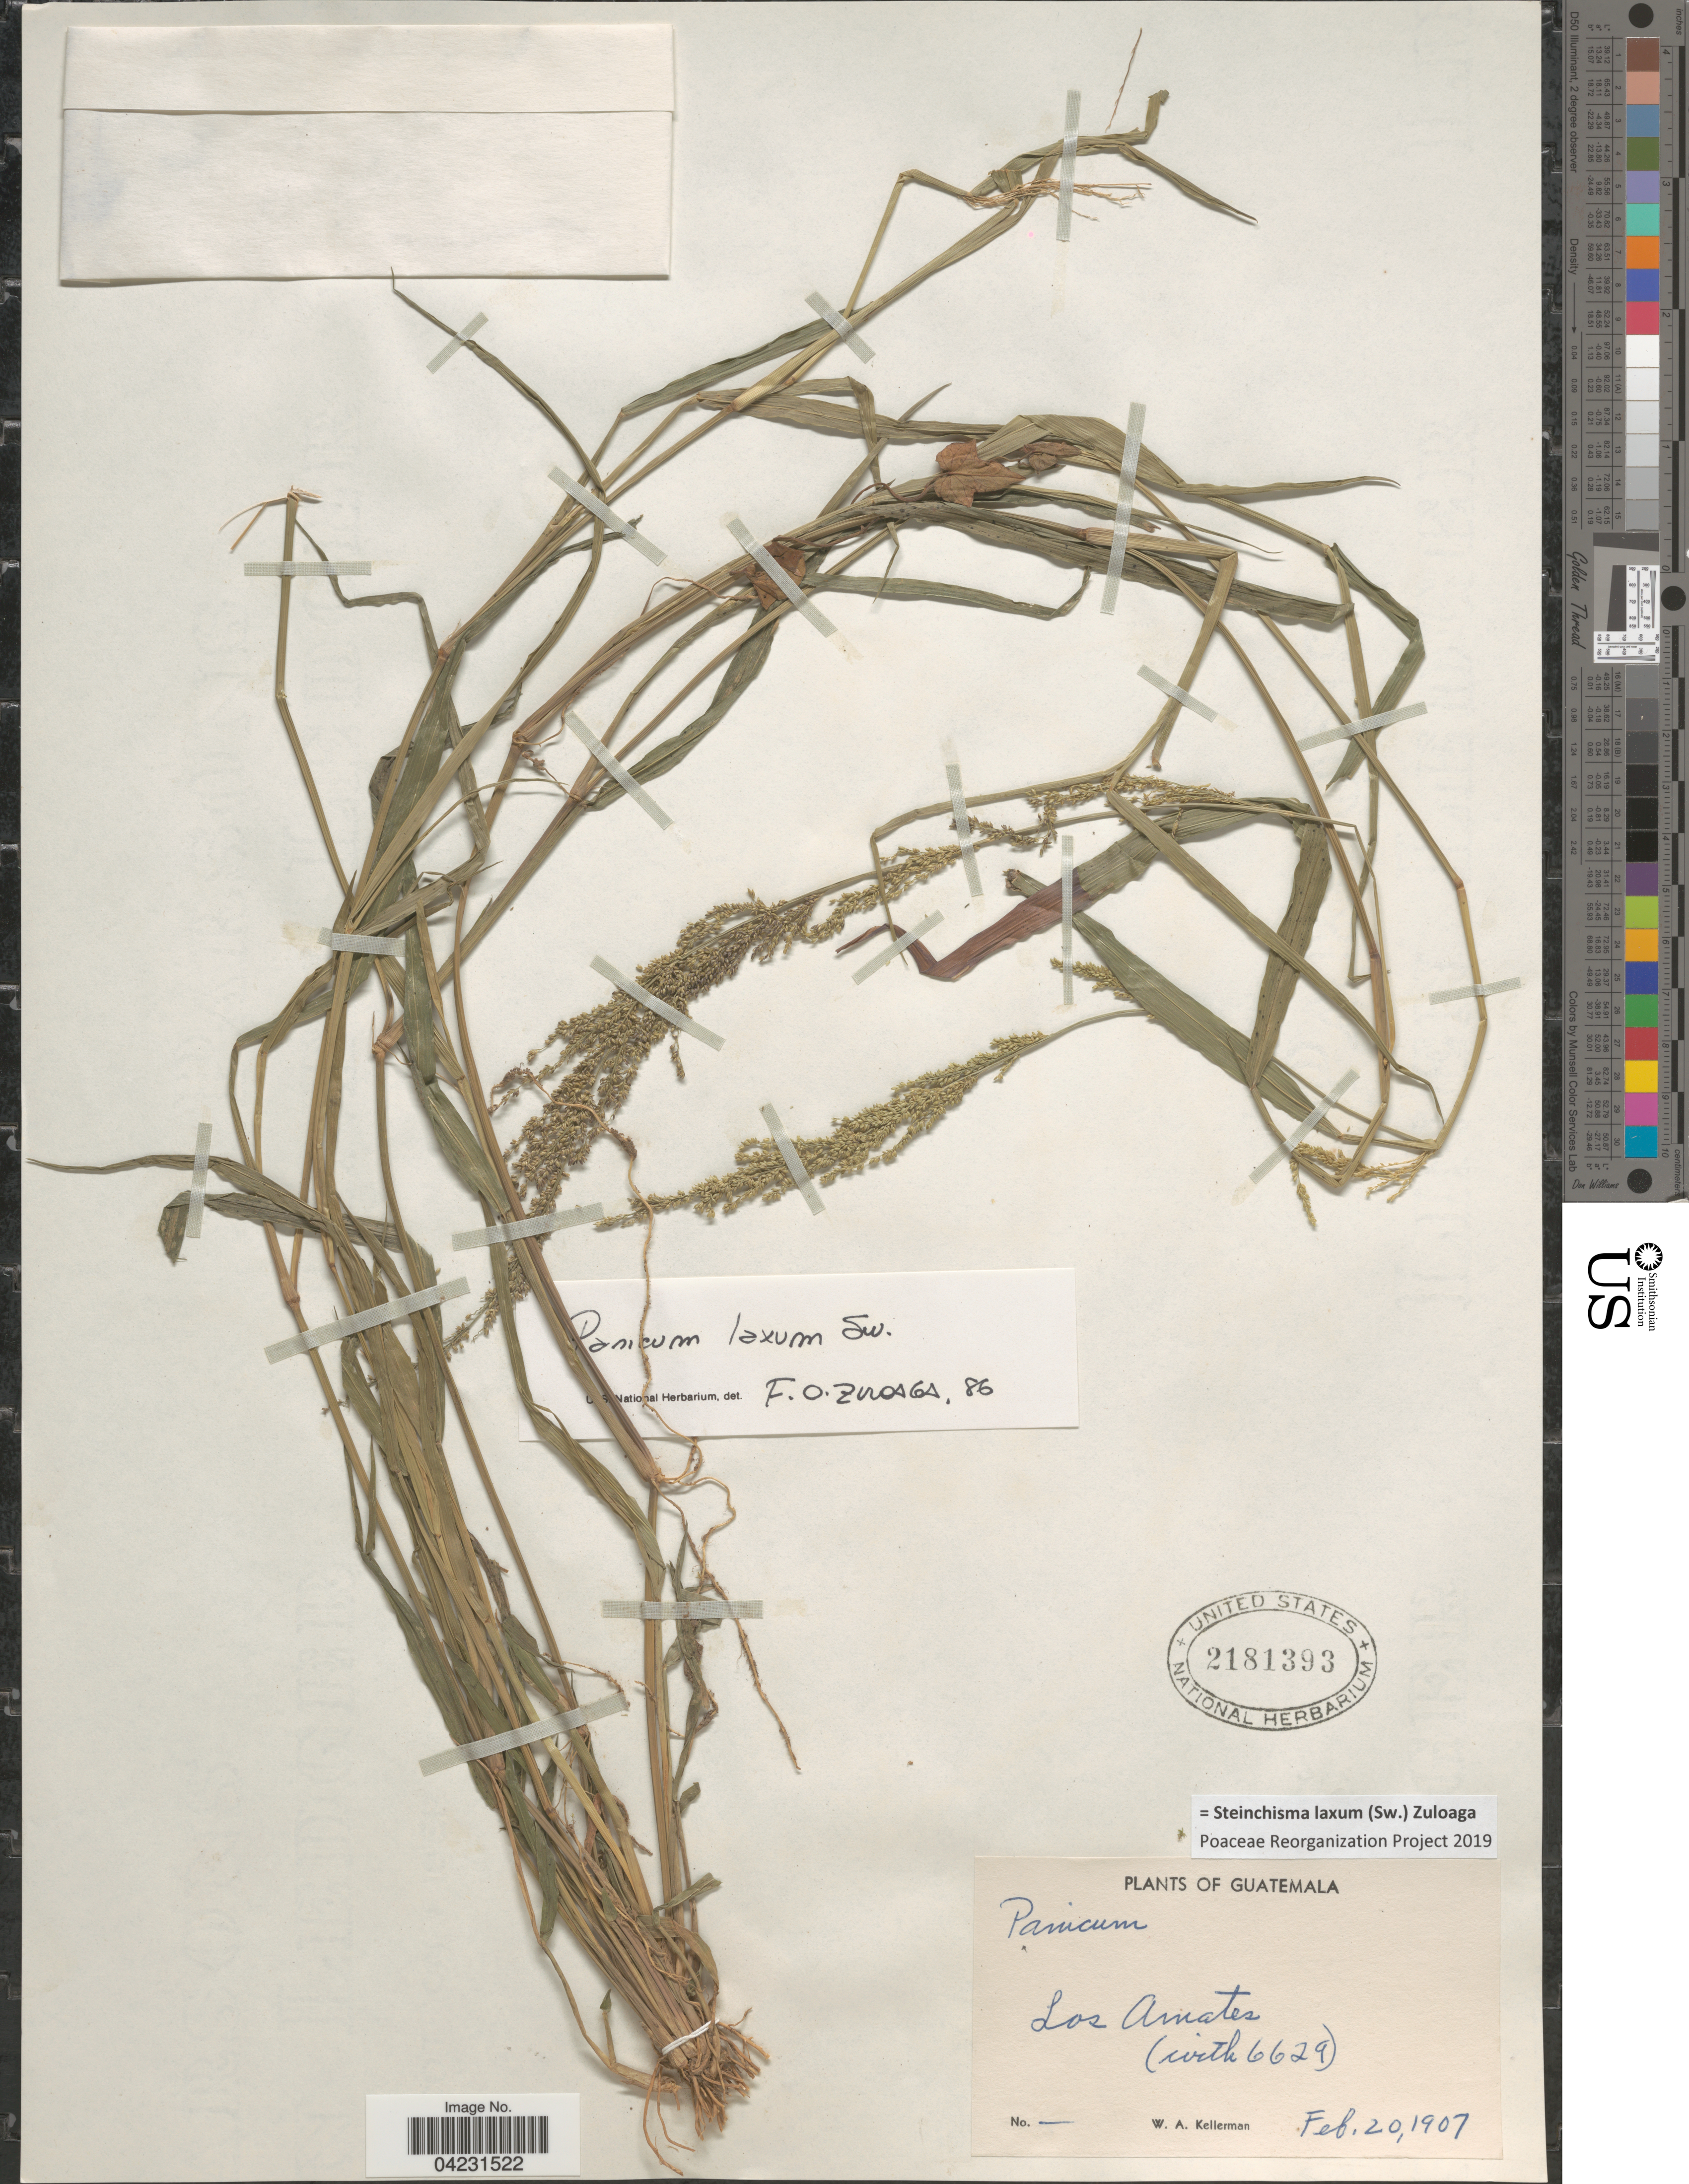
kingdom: Plantae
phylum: Tracheophyta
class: Liliopsida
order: Poales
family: Poaceae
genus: Steinchisma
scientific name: Steinchisma laxum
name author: (Sw.) Zuloaga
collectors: W. Kellerman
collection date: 1907-02-20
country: Guatemala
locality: Los Amates.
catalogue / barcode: US 2181393